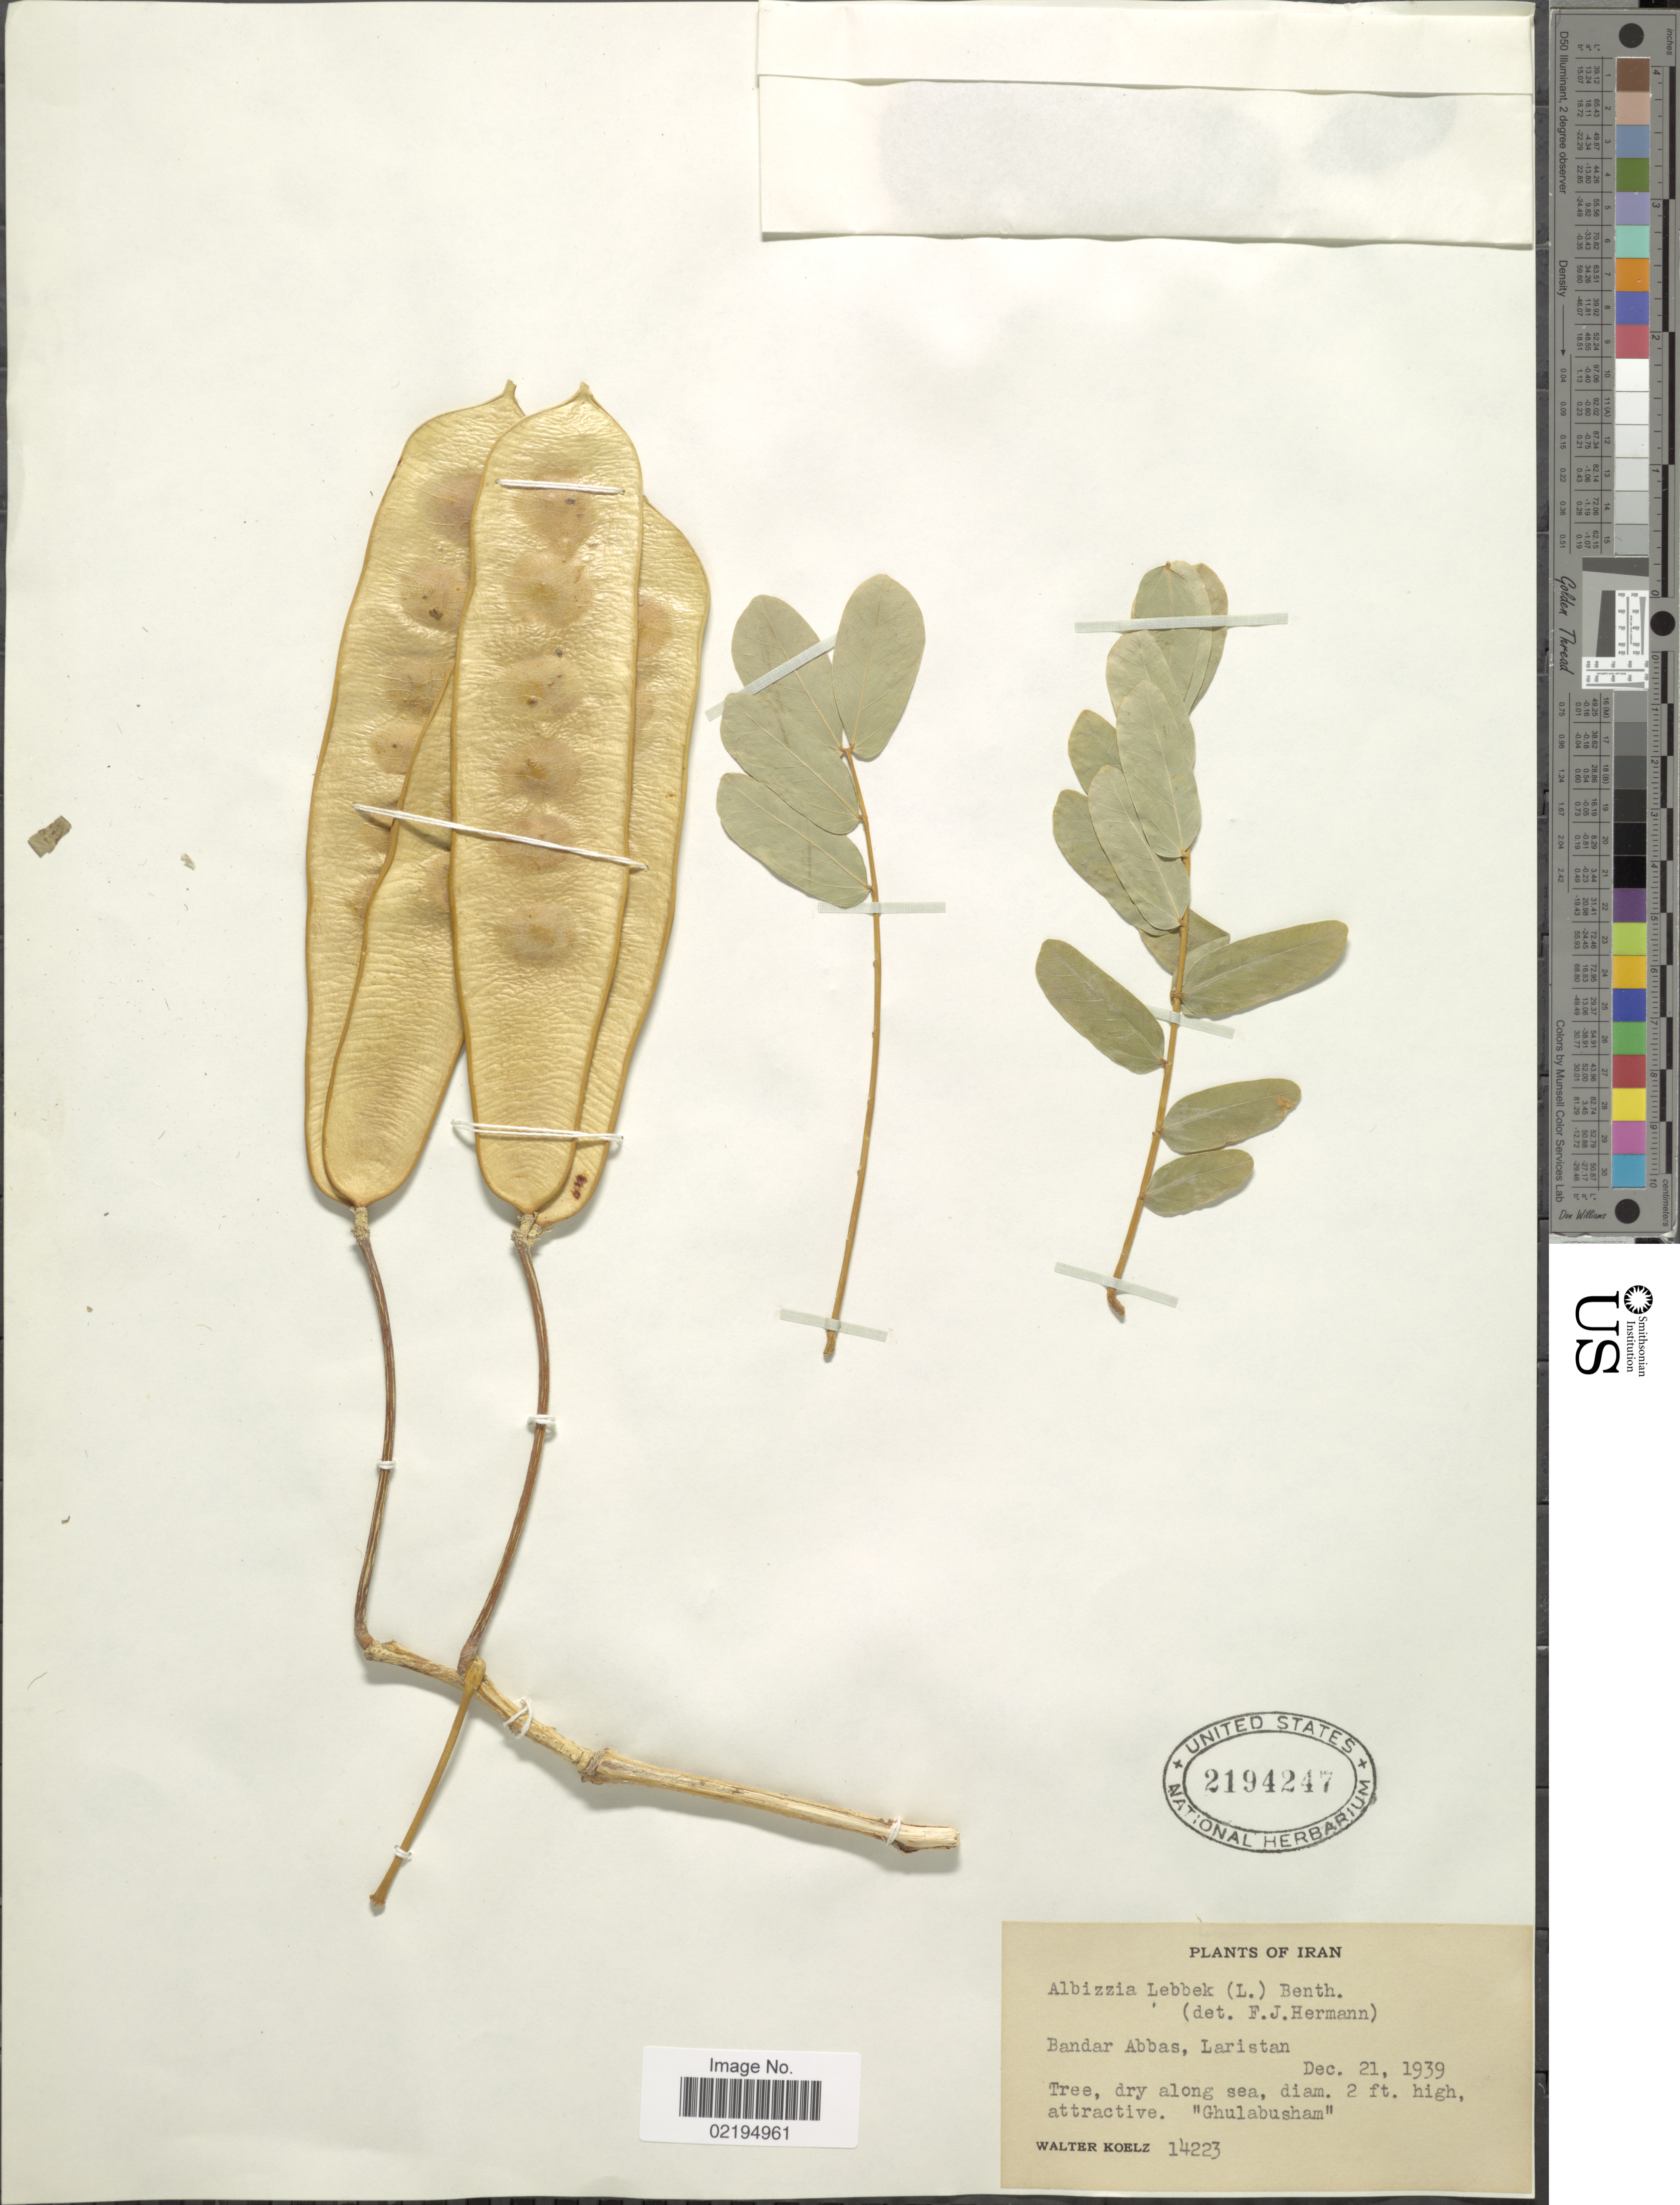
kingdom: Plantae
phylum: Tracheophyta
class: Magnoliopsida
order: Fabales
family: Fabaceae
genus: Albizia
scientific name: Albizia lebbeck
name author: (L.) Benth.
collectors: W. N. Koelz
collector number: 14223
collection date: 1939-12-21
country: Iran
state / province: Hormozgan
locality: Bandar Abbas, Laristan, along sea.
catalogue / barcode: US 2194247